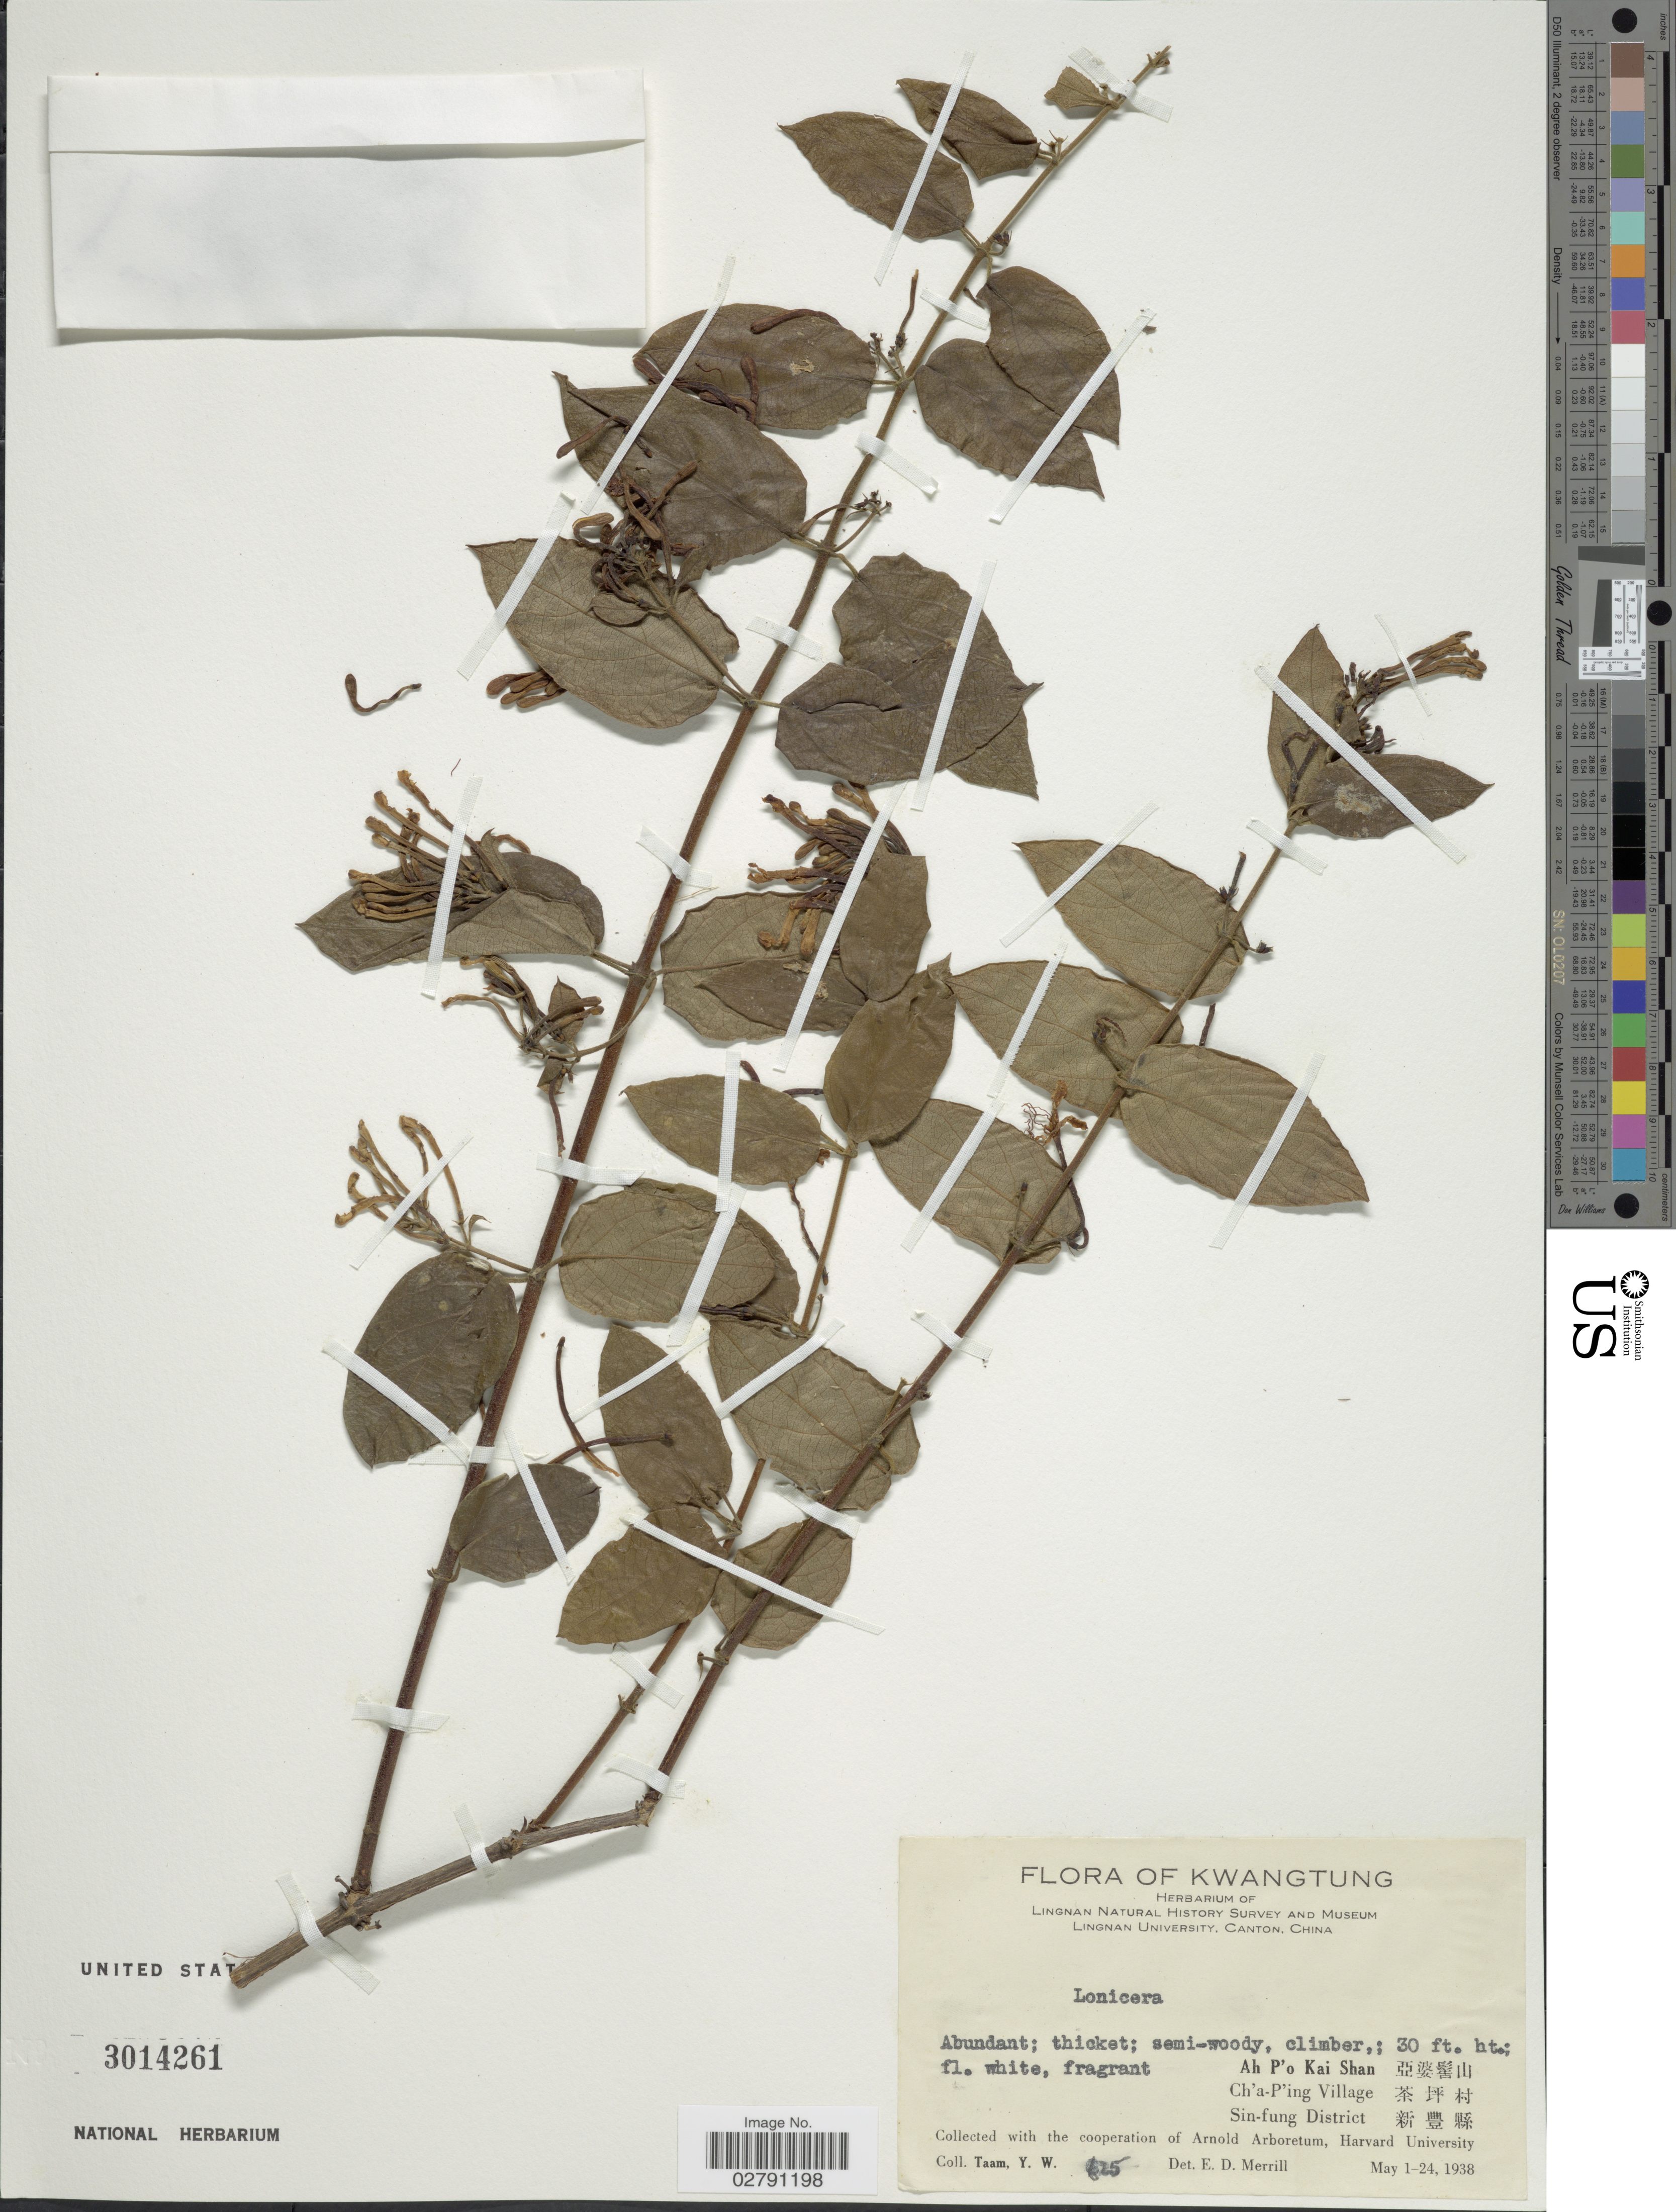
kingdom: Plantae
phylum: Tracheophyta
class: Magnoliopsida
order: Dipsacales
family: Caprifoliaceae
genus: Lonicera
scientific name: Lonicera sp.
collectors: Y. W. Taam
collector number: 6*25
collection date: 1938-05-01/1938-05-24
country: China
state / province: Guangdong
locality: Kwangtung. Ah P'o Kai Shan. Ch'a-P'ing Village. Sin-fung District.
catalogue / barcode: US 3014261